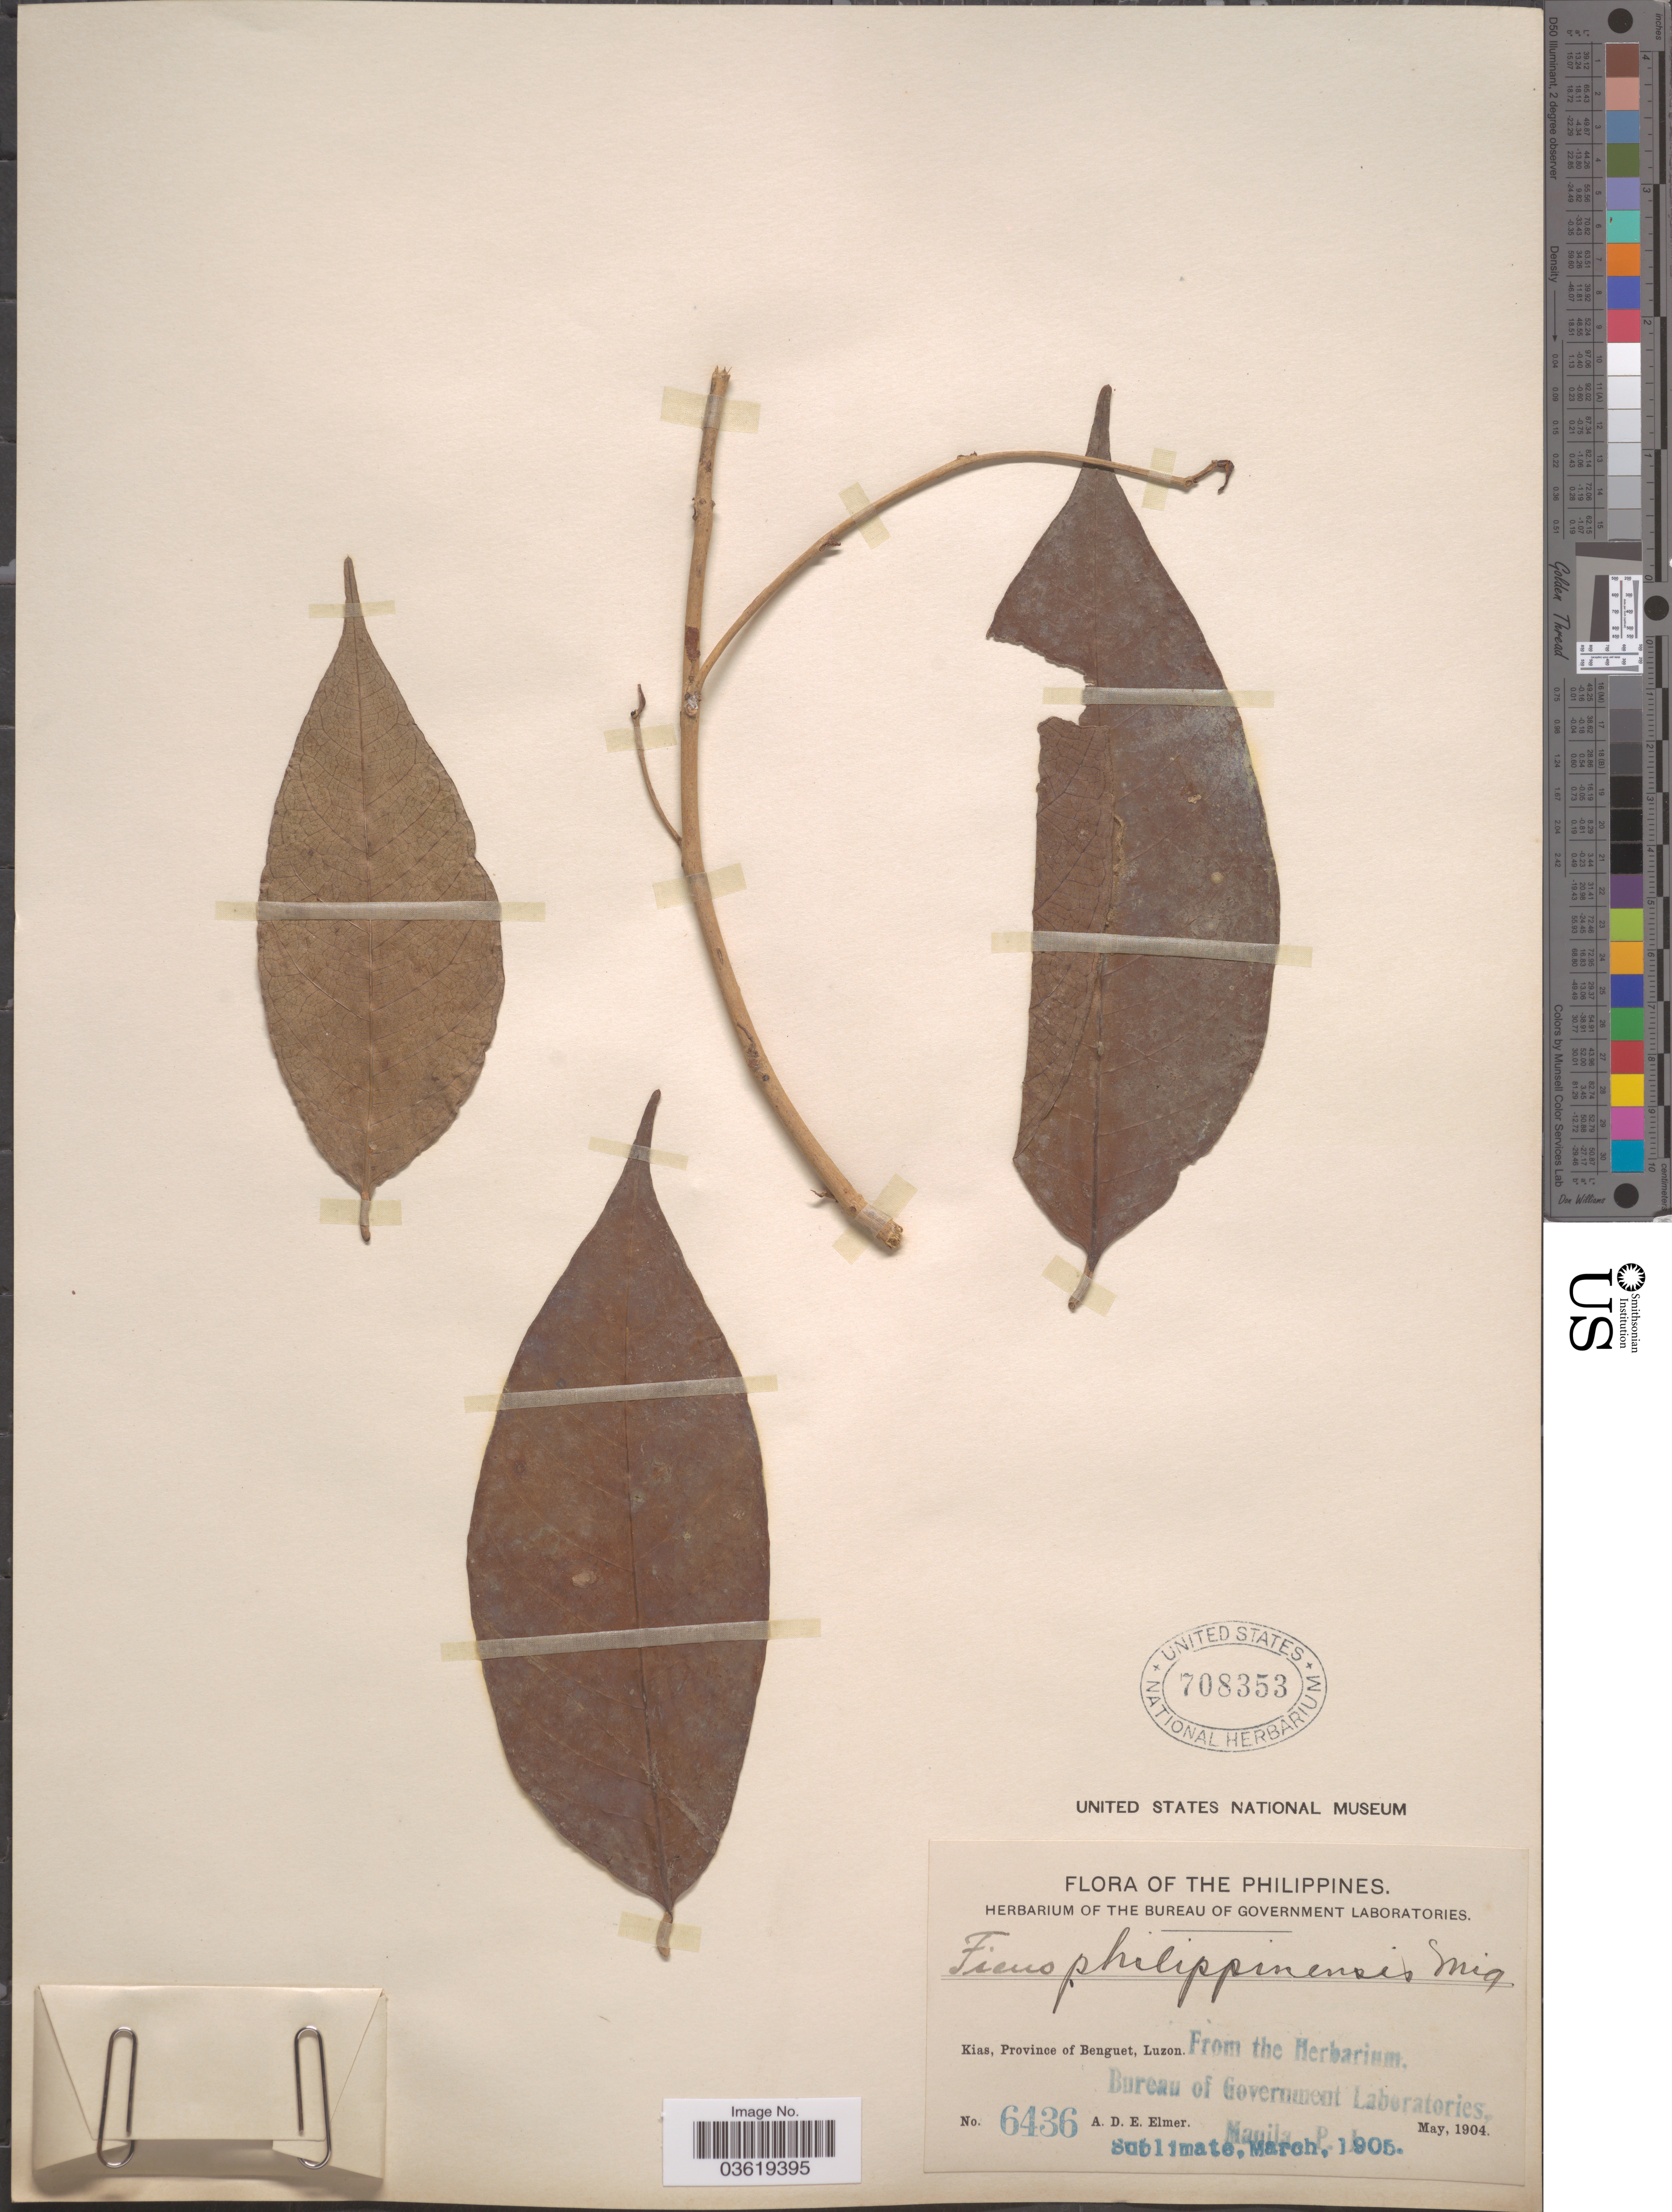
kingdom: Plantae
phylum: Tracheophyta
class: Magnoliopsida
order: Rosales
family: Moraceae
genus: Ficus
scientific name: Ficus philippinensis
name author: Miq.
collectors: A. D. E. Elmer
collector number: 6436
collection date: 1904-05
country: Philippines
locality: Kias, Province of Benguet, Luzon.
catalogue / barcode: US 708353